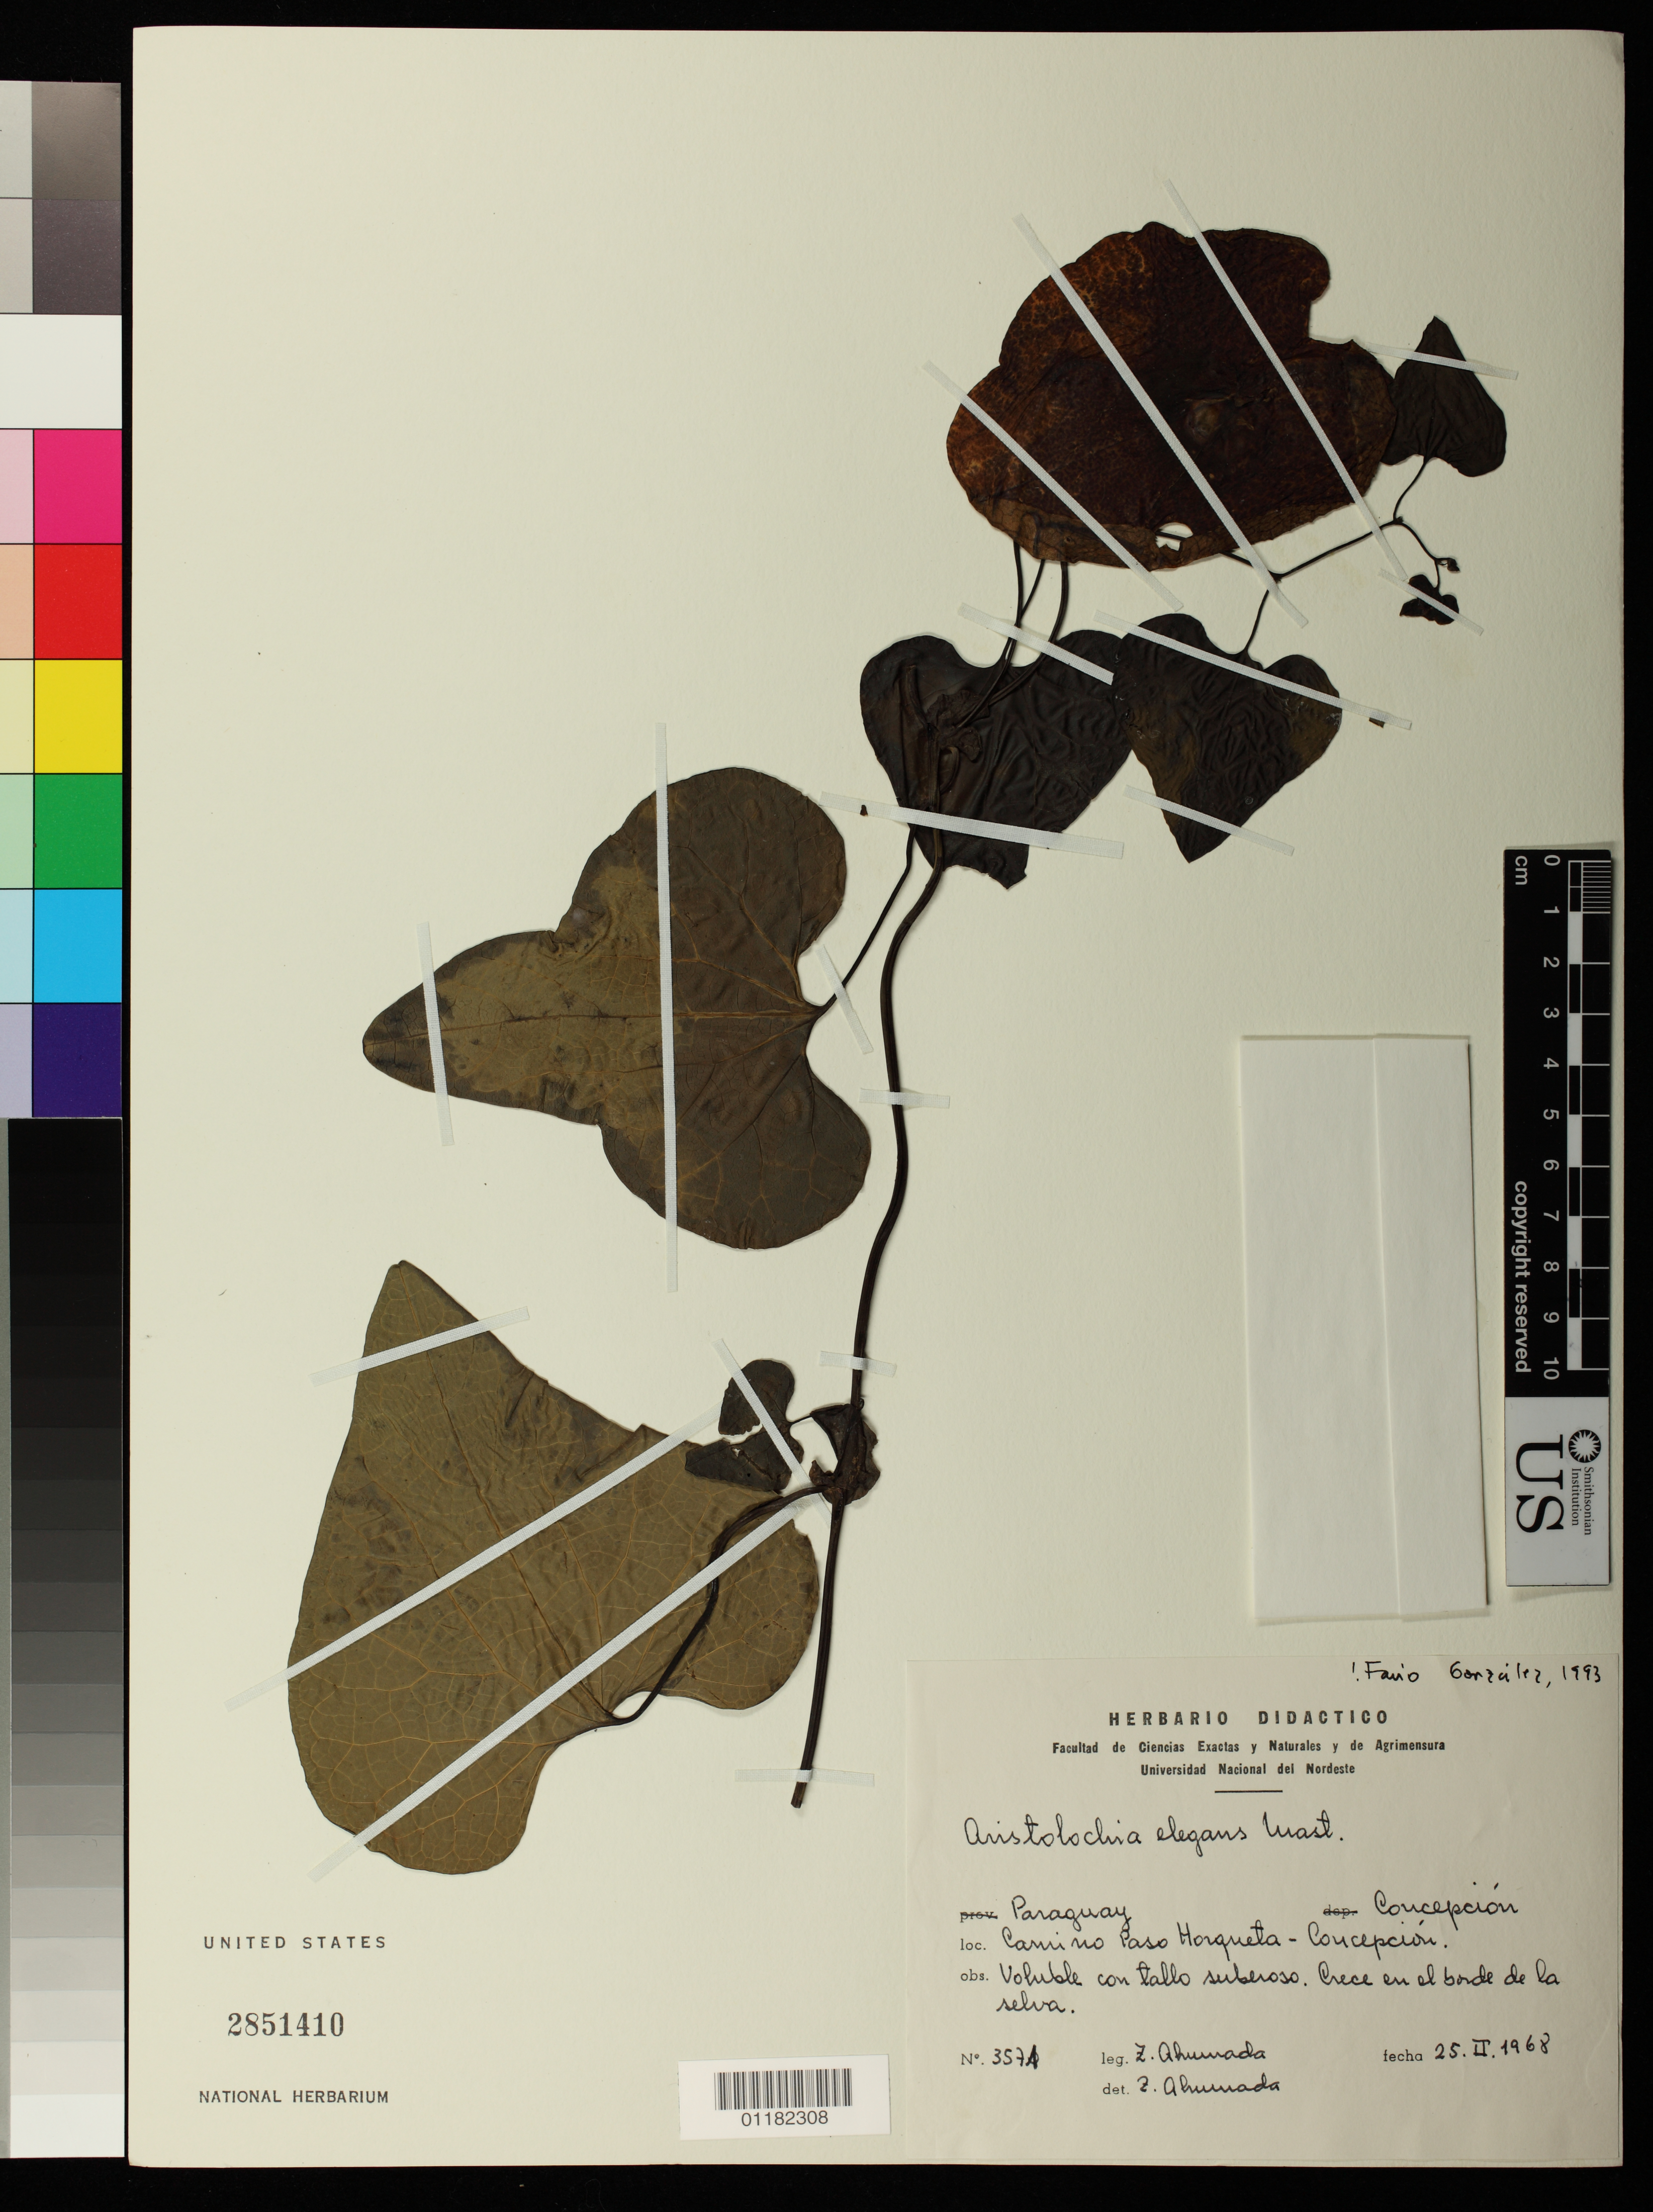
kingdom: Plantae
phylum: Tracheophyta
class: Magnoliopsida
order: Piperales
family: Aristolochiaceae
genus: Aristolochia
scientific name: Aristolochia elegans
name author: Mast.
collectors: Z. Ahumada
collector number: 3574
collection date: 1968-02-25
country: Paraguay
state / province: Concepción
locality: Camino Paso Horqueta-Conception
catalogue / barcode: US 2851410